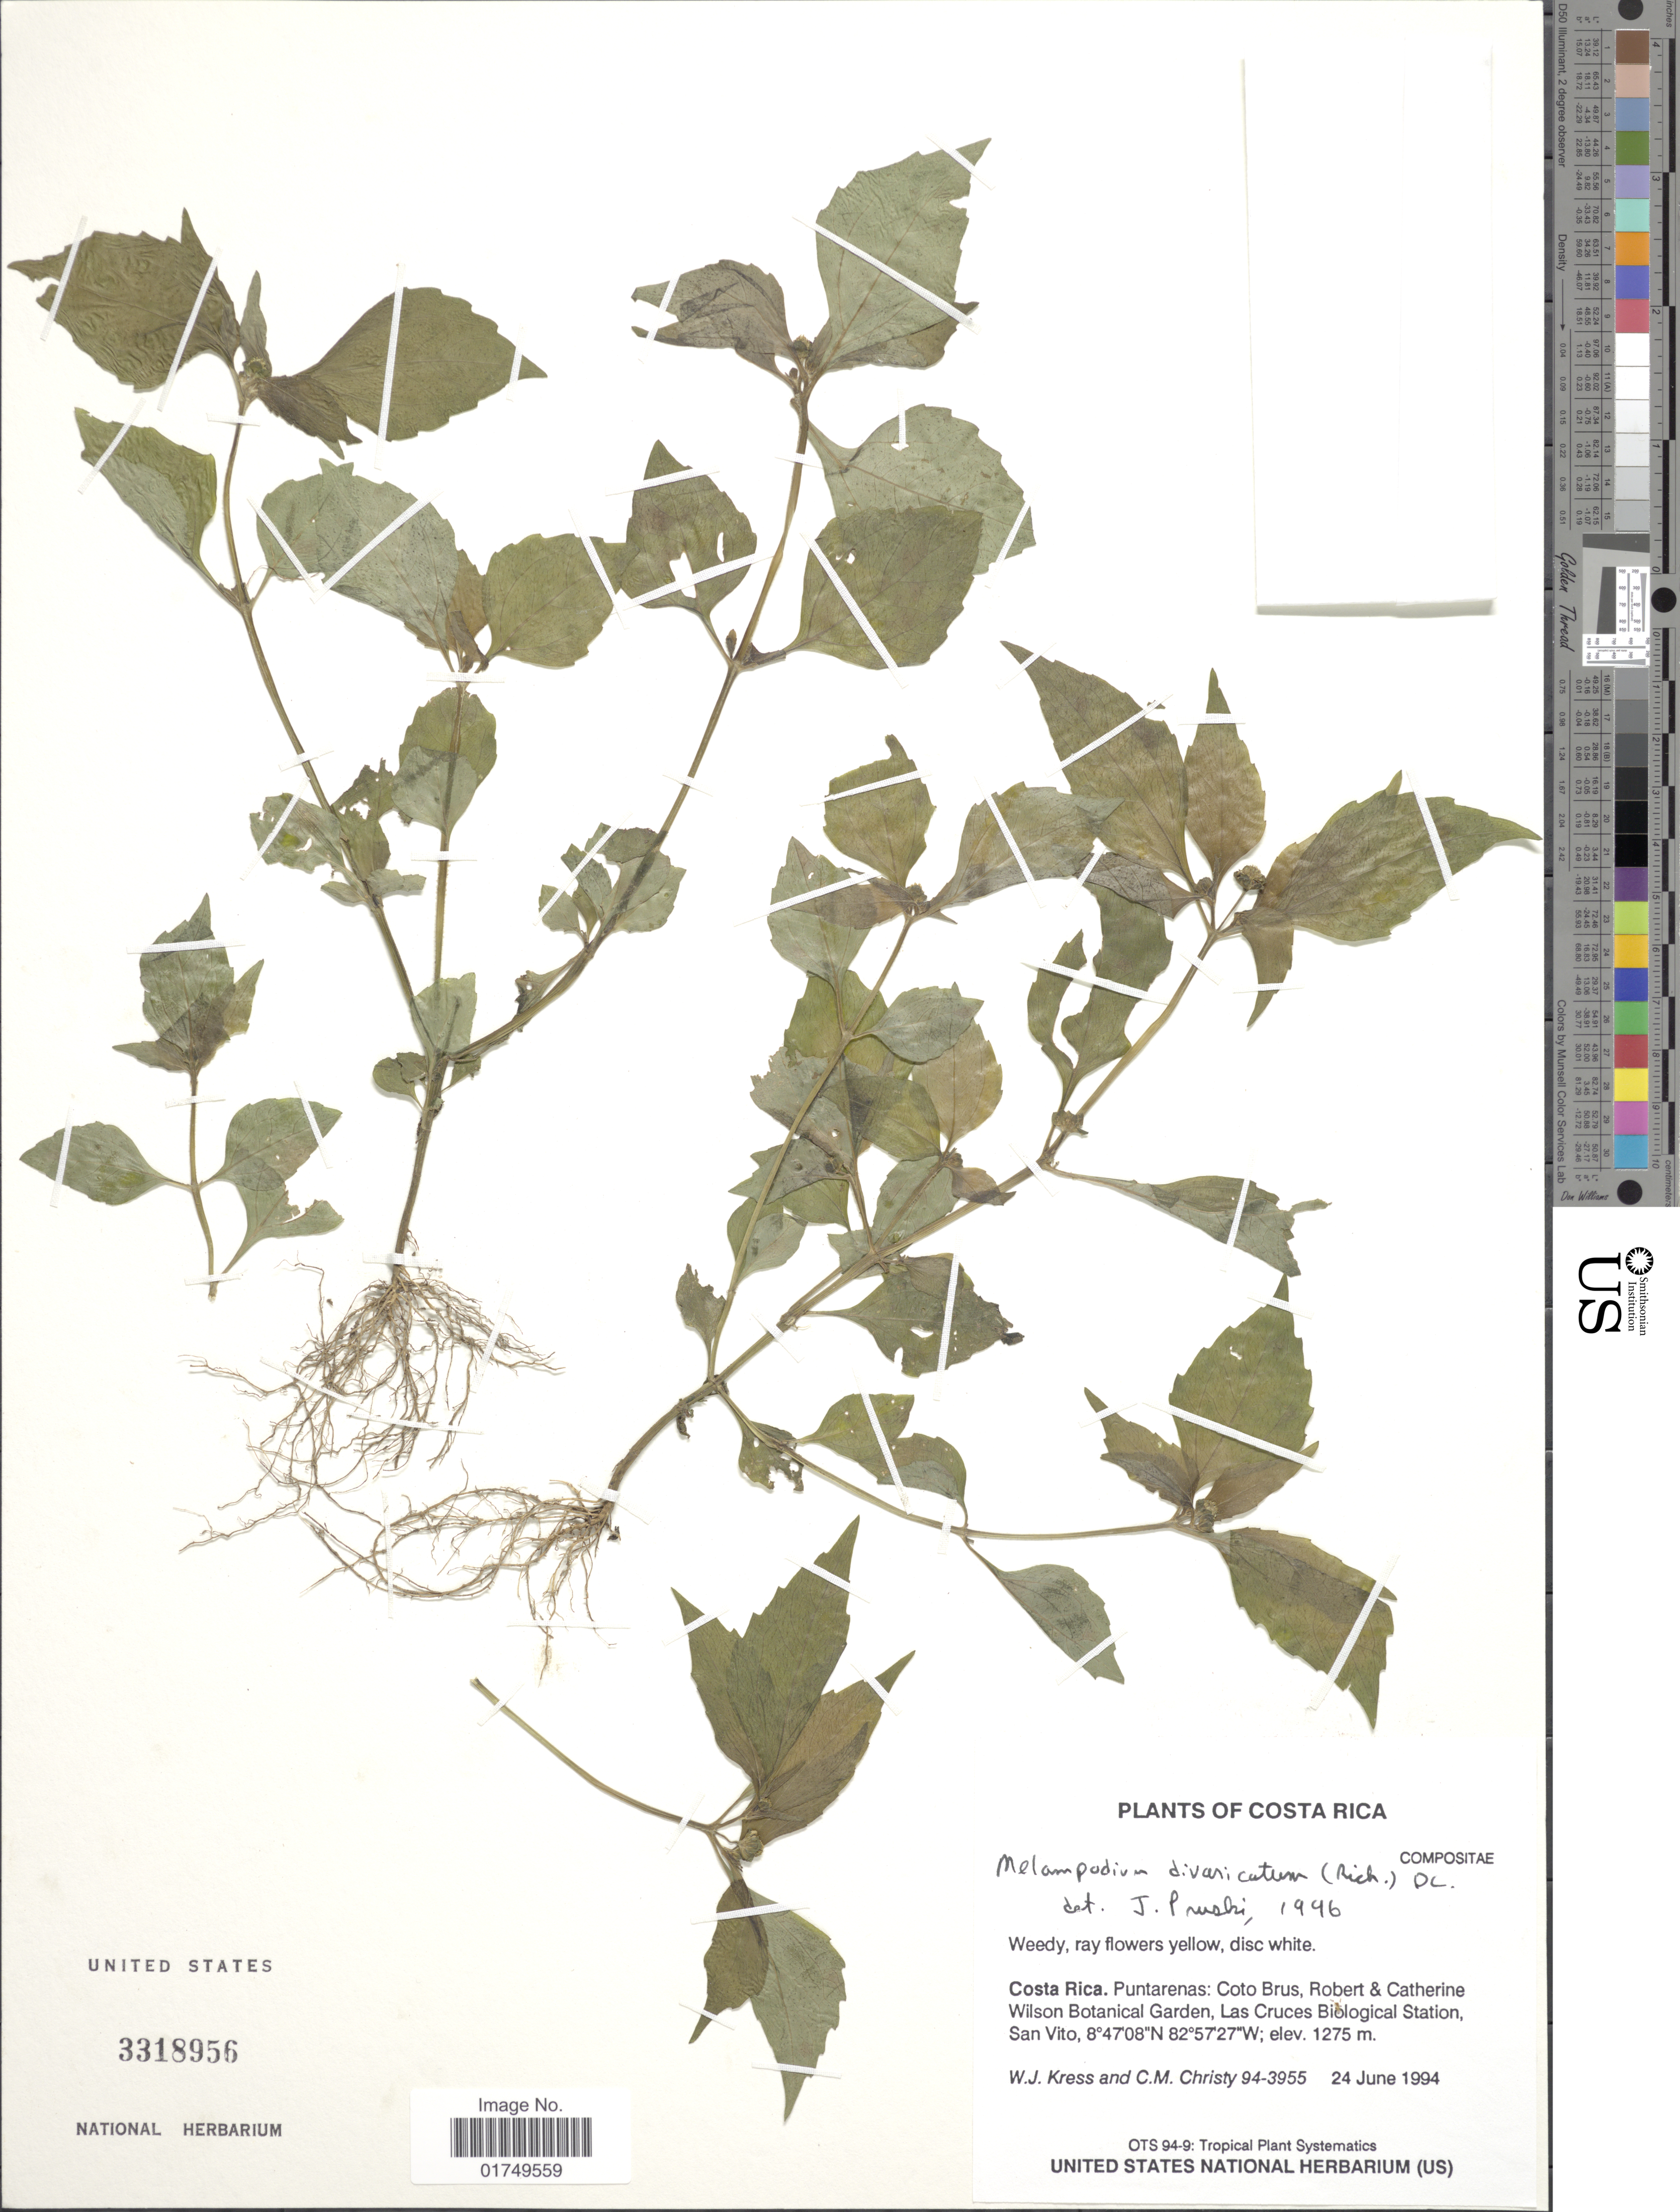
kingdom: Plantae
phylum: Tracheophyta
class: Magnoliopsida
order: Asterales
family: Asteraceae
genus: Melampodium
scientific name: Melampodium divaricatum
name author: (Rich.) DC.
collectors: W. J. Kress & C. M. Christy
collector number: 94-3955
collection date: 1994-06-24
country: Costa Rica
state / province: Puntarenas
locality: Coto Brus, Robert & Catherine Wilson Botanical Garden, Las Cruces Biological Station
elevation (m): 1275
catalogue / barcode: US 3318956